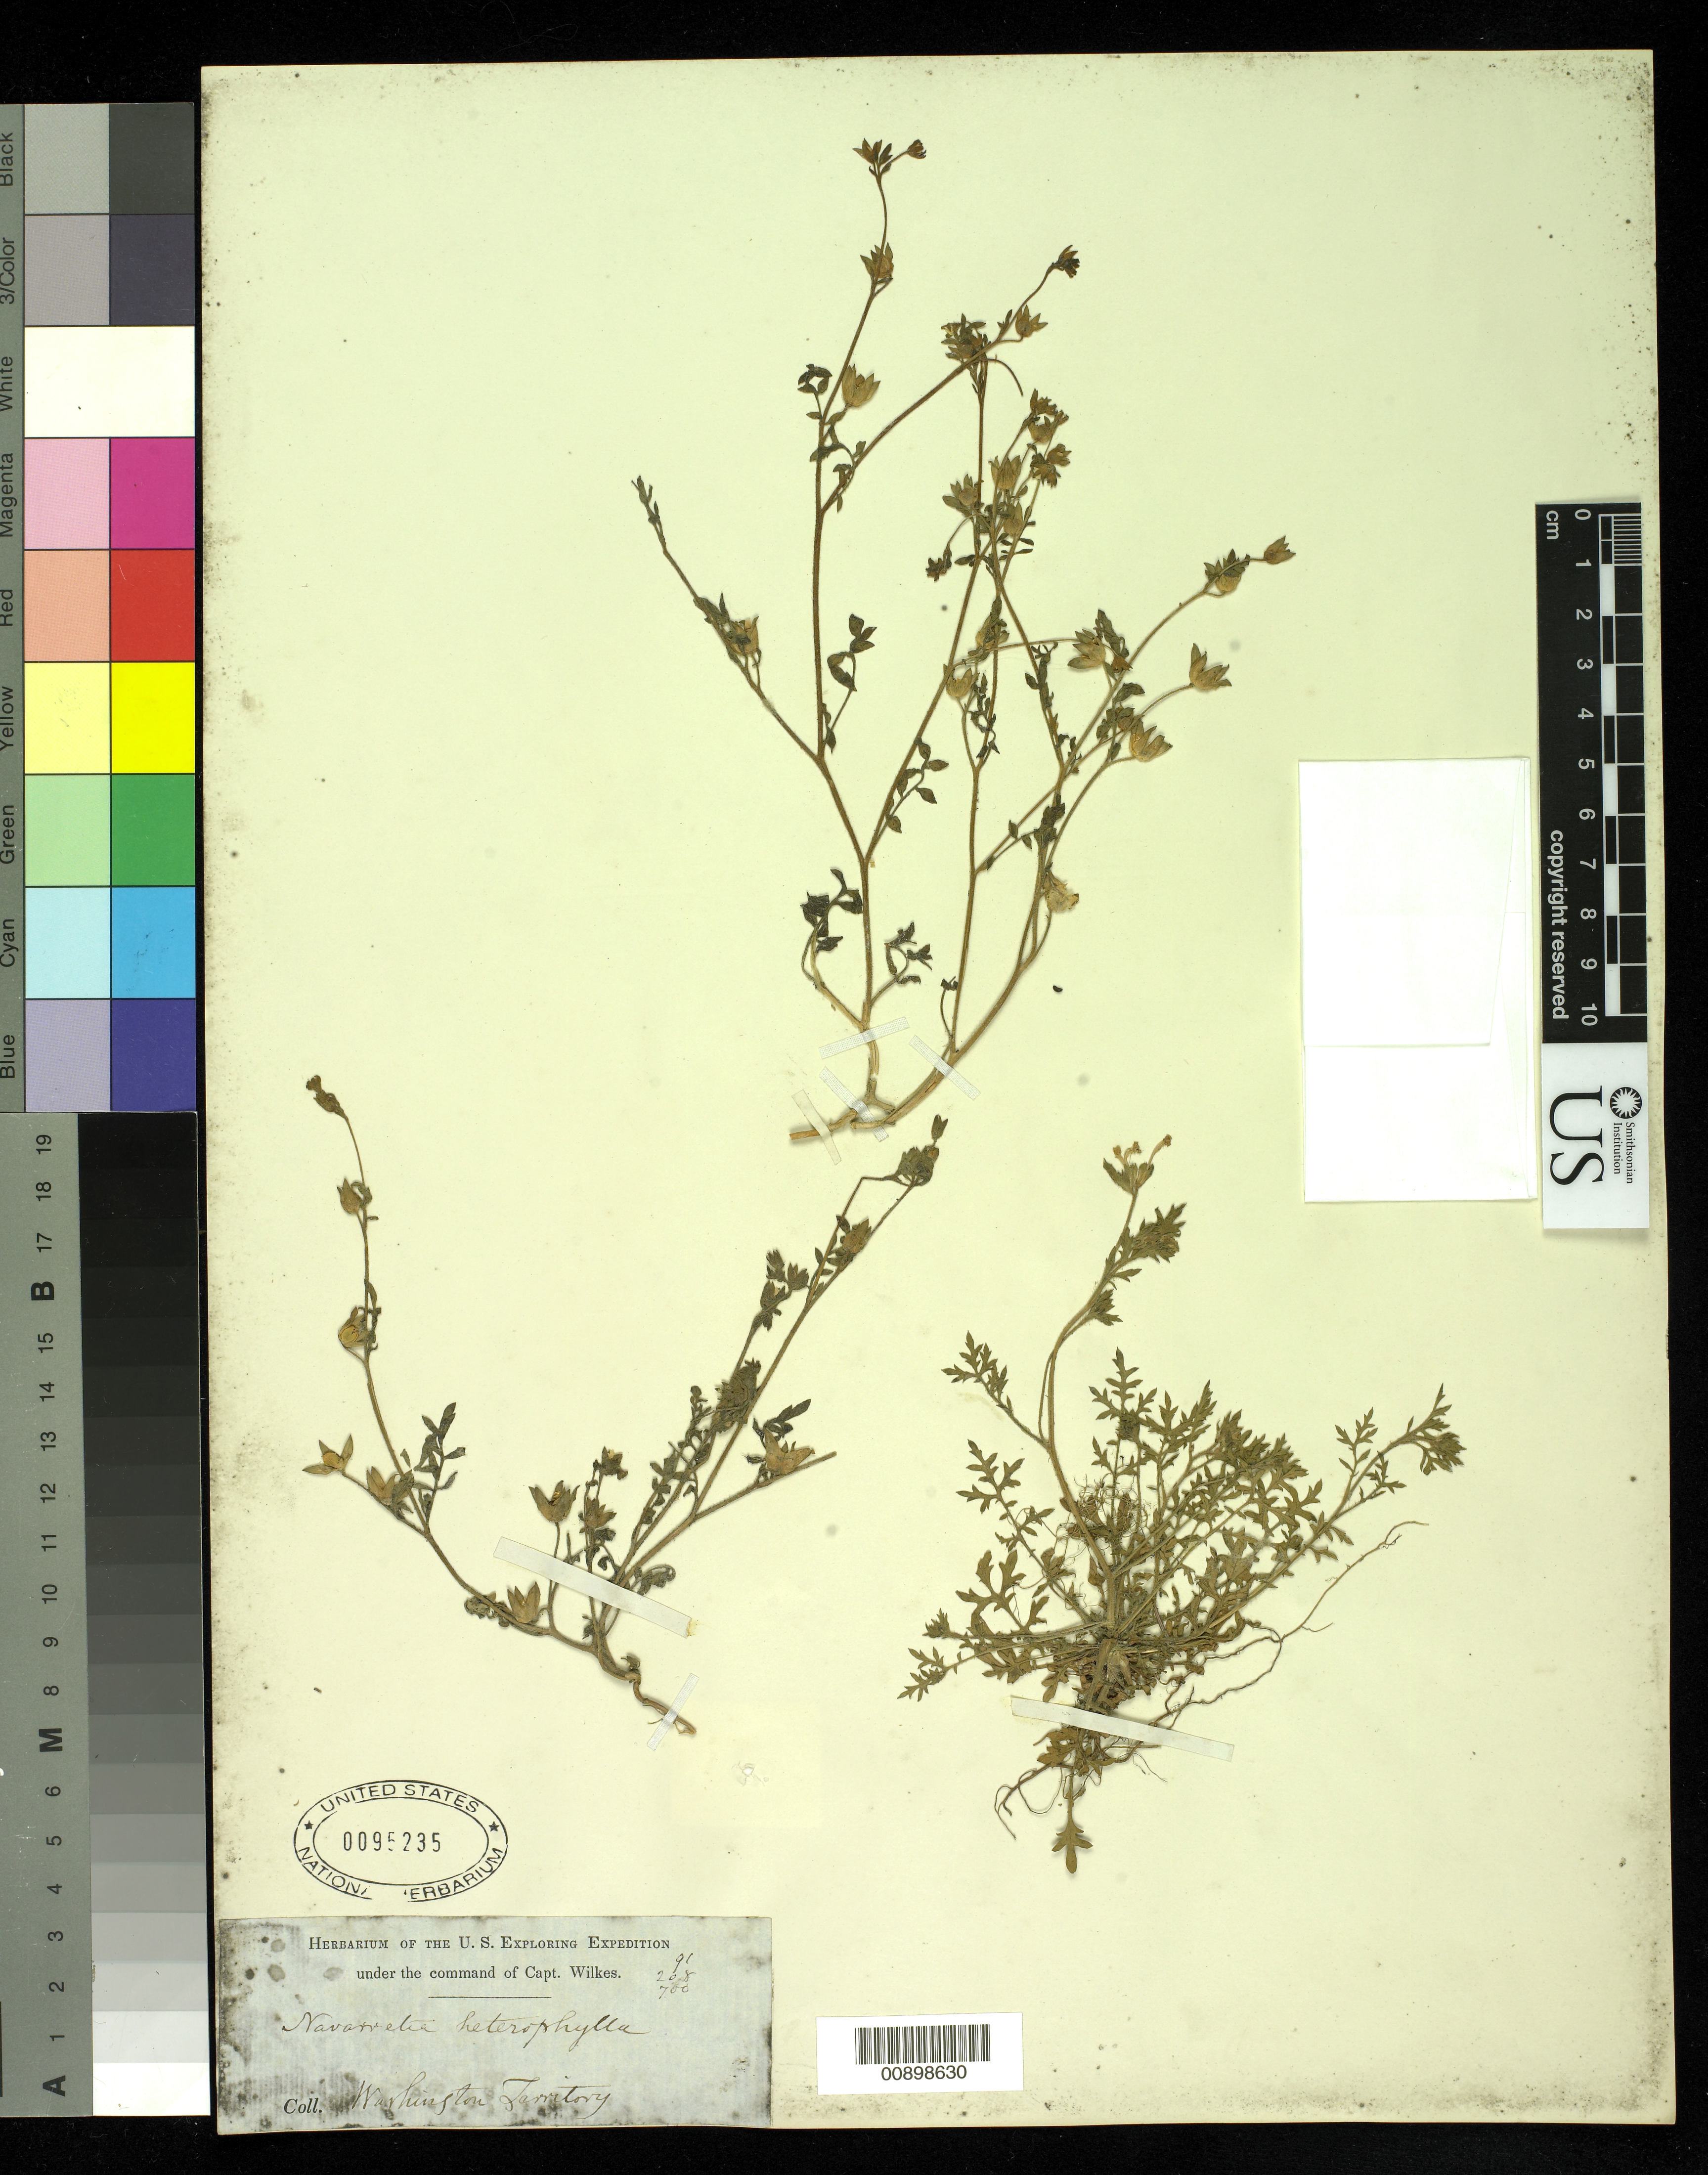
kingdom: Plantae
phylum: Tracheophyta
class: Magnoliopsida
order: Ericales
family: Polemoniaceae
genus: Collomia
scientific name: Collomia heterophylla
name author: Hook.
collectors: Wilkes Explor. Exped.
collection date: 1838/1842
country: United States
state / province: Washington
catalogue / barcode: US 95235